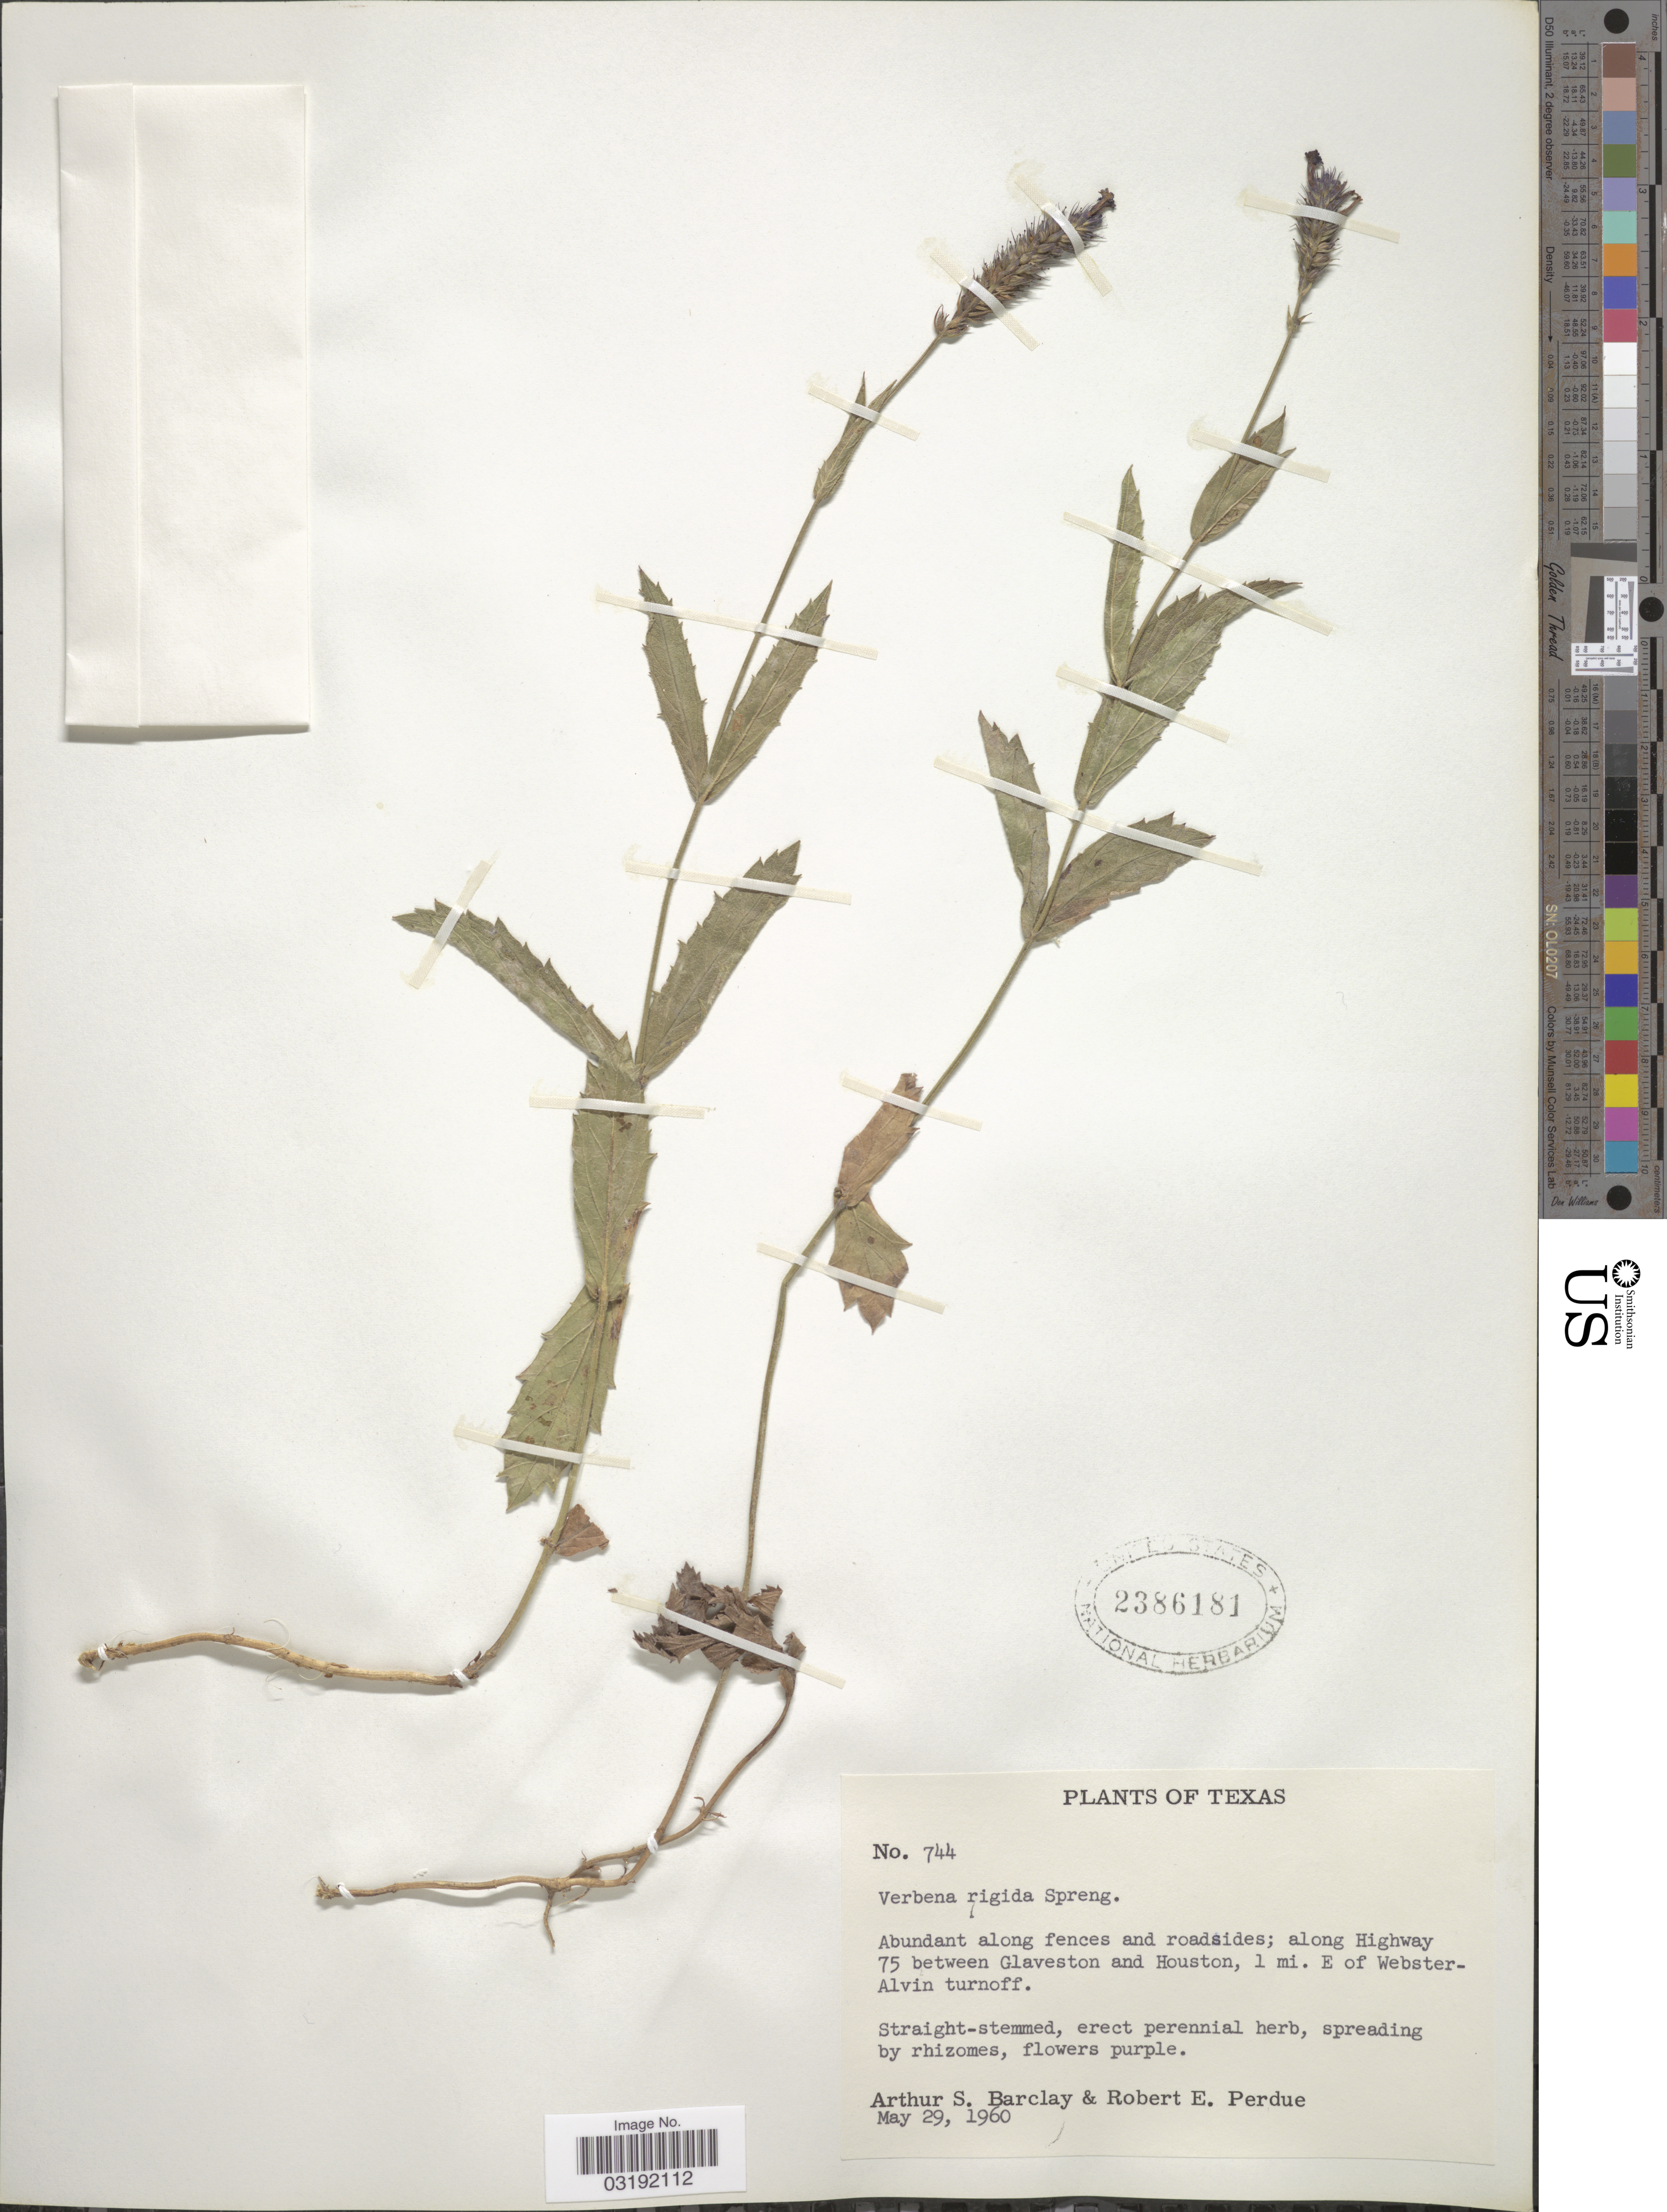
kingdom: Plantae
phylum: Tracheophyta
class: Magnoliopsida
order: Lamiales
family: Verbenaceae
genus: Verbena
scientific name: Verbena rigida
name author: Spreng.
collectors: A. S. Barclay & R. E. Perdue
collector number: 744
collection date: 1960-05-29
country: United States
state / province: Texas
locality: Abundant along fences and roadsides; along Highway 75 between Glaveston and Houston, 1 mi. E of Webster-Alvin turnoff.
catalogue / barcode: US 2386181